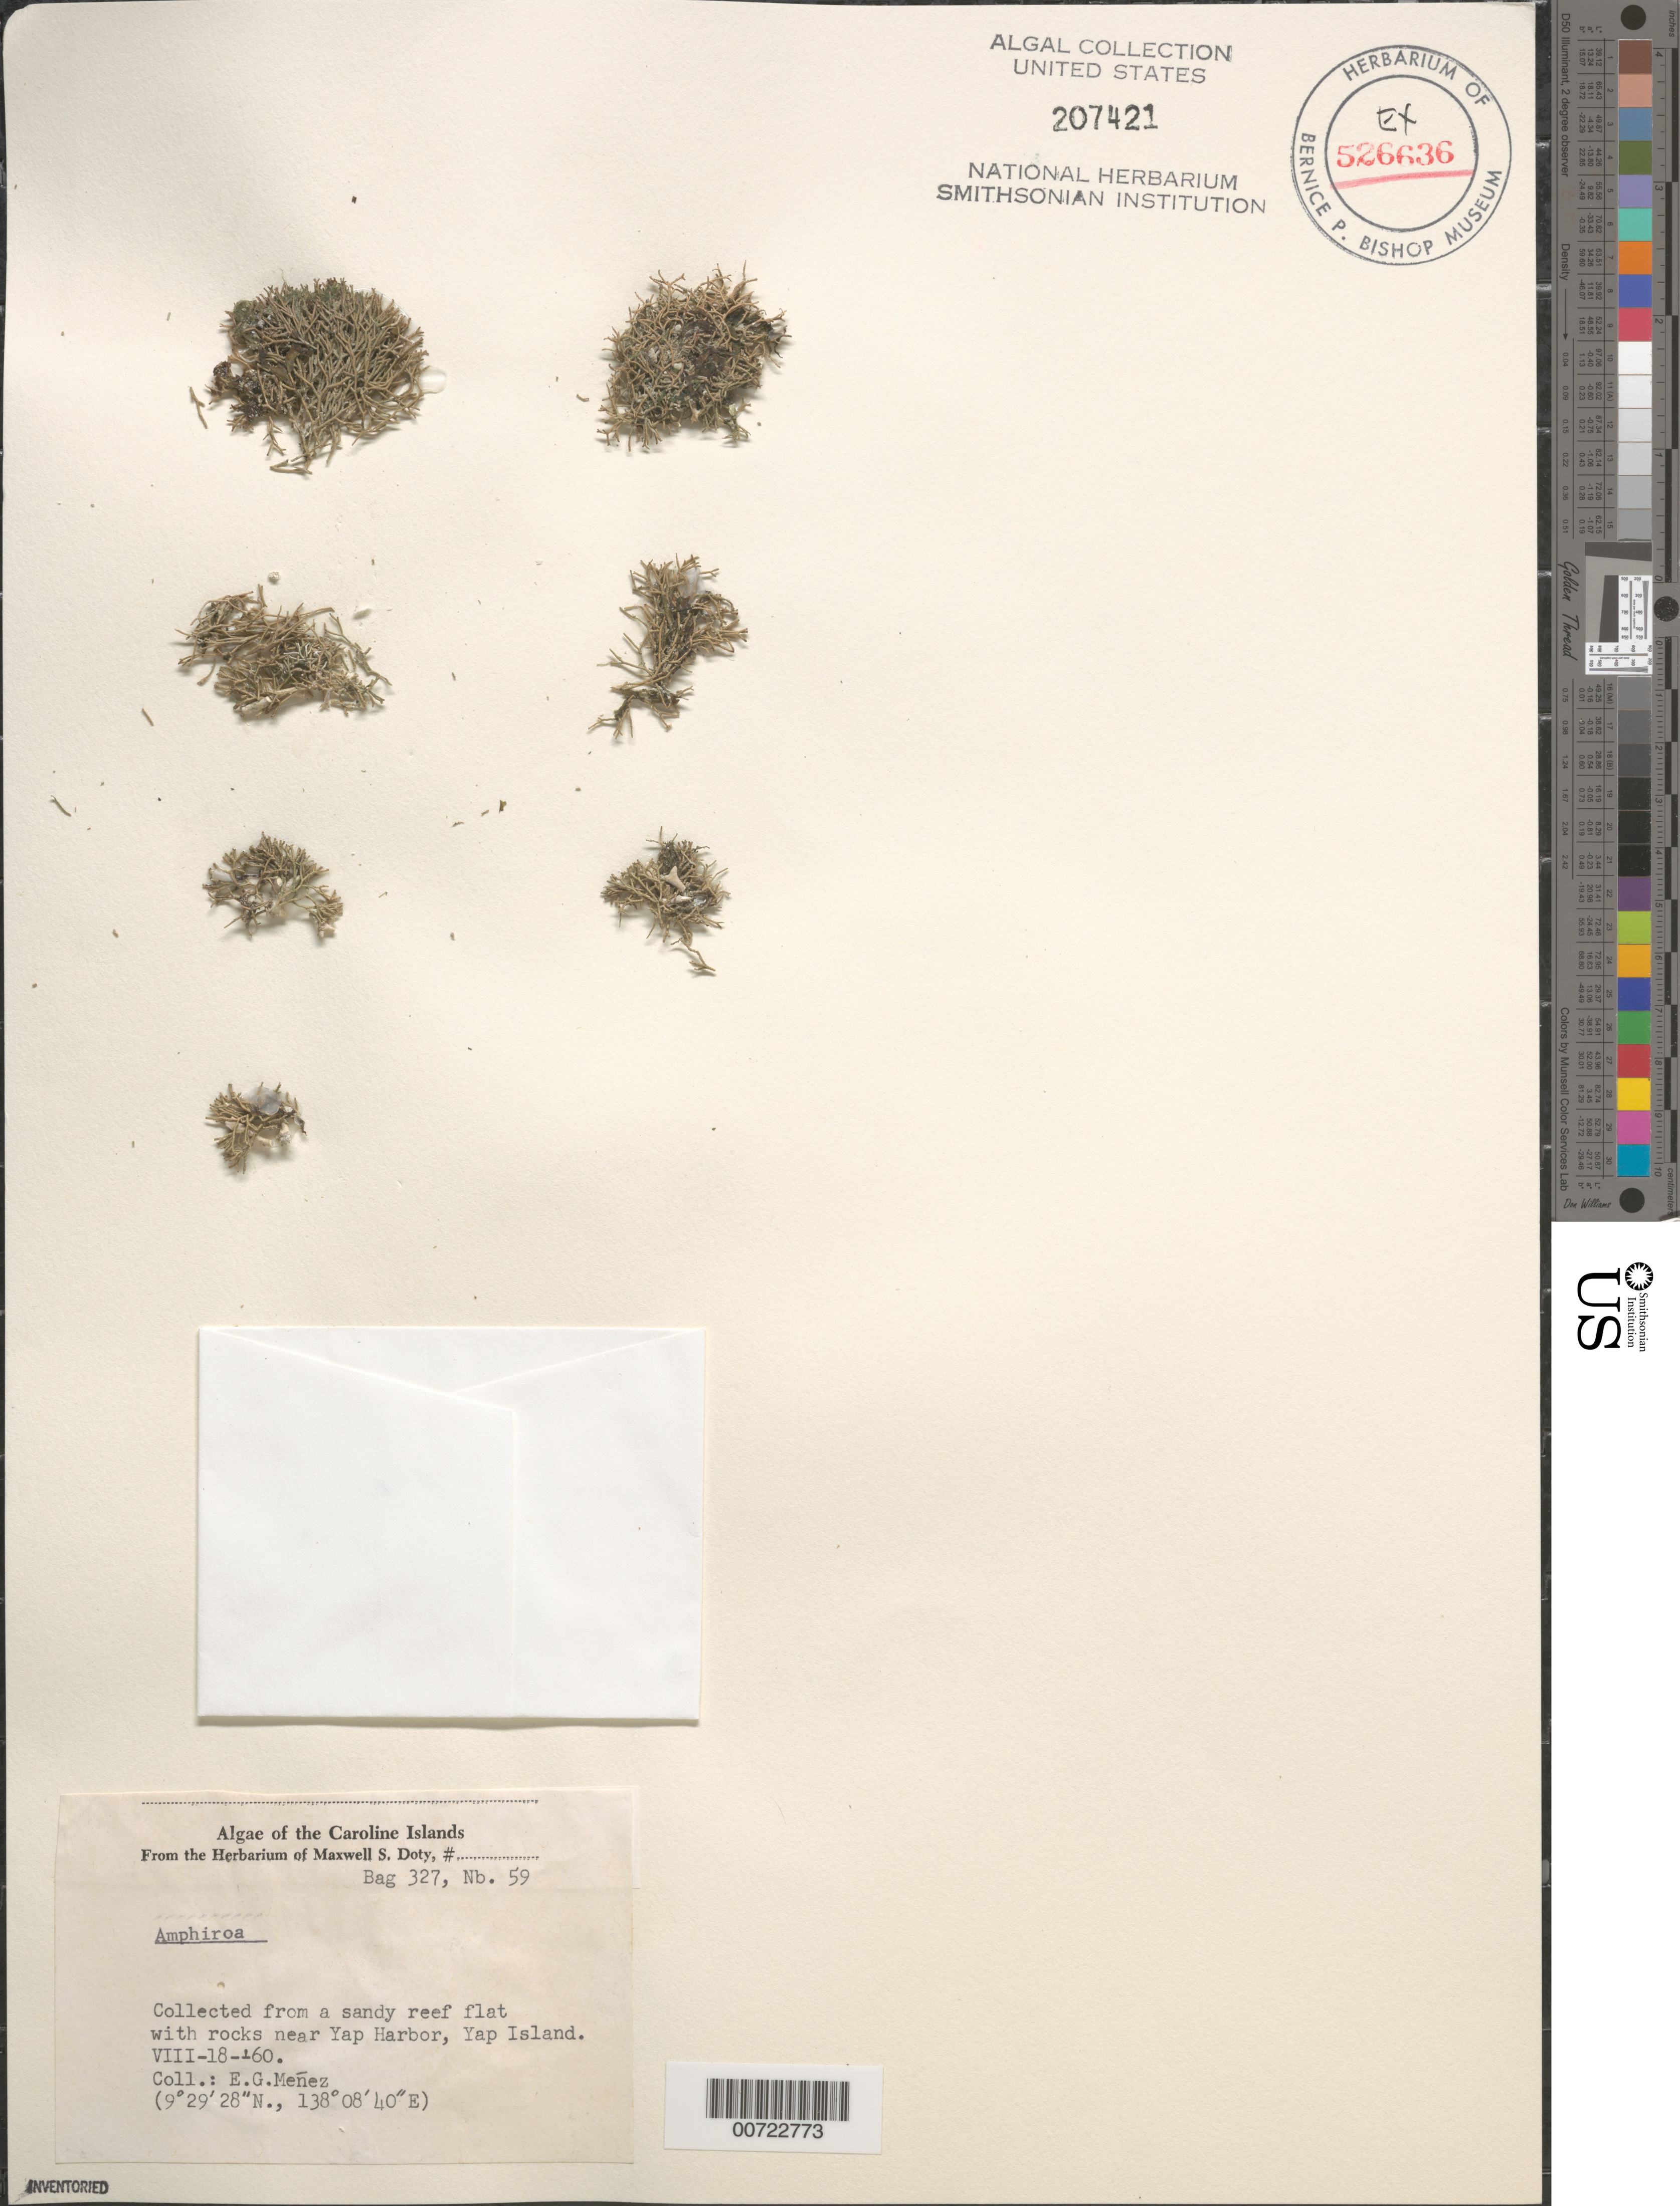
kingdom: Plantae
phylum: Rhodophyta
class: Florideophyceae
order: Corallinales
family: Lithophyllaceae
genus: Amphiroa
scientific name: Amphiroa sp.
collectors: Meñez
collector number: Bag 327 Nb. 59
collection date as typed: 18 Aug 1960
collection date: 1960-08-18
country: Micronesia, Federated States of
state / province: Yap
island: Yap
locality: Near Yap Harbor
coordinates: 9 29' 28" N, 138 08' 40" E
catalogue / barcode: US 207421